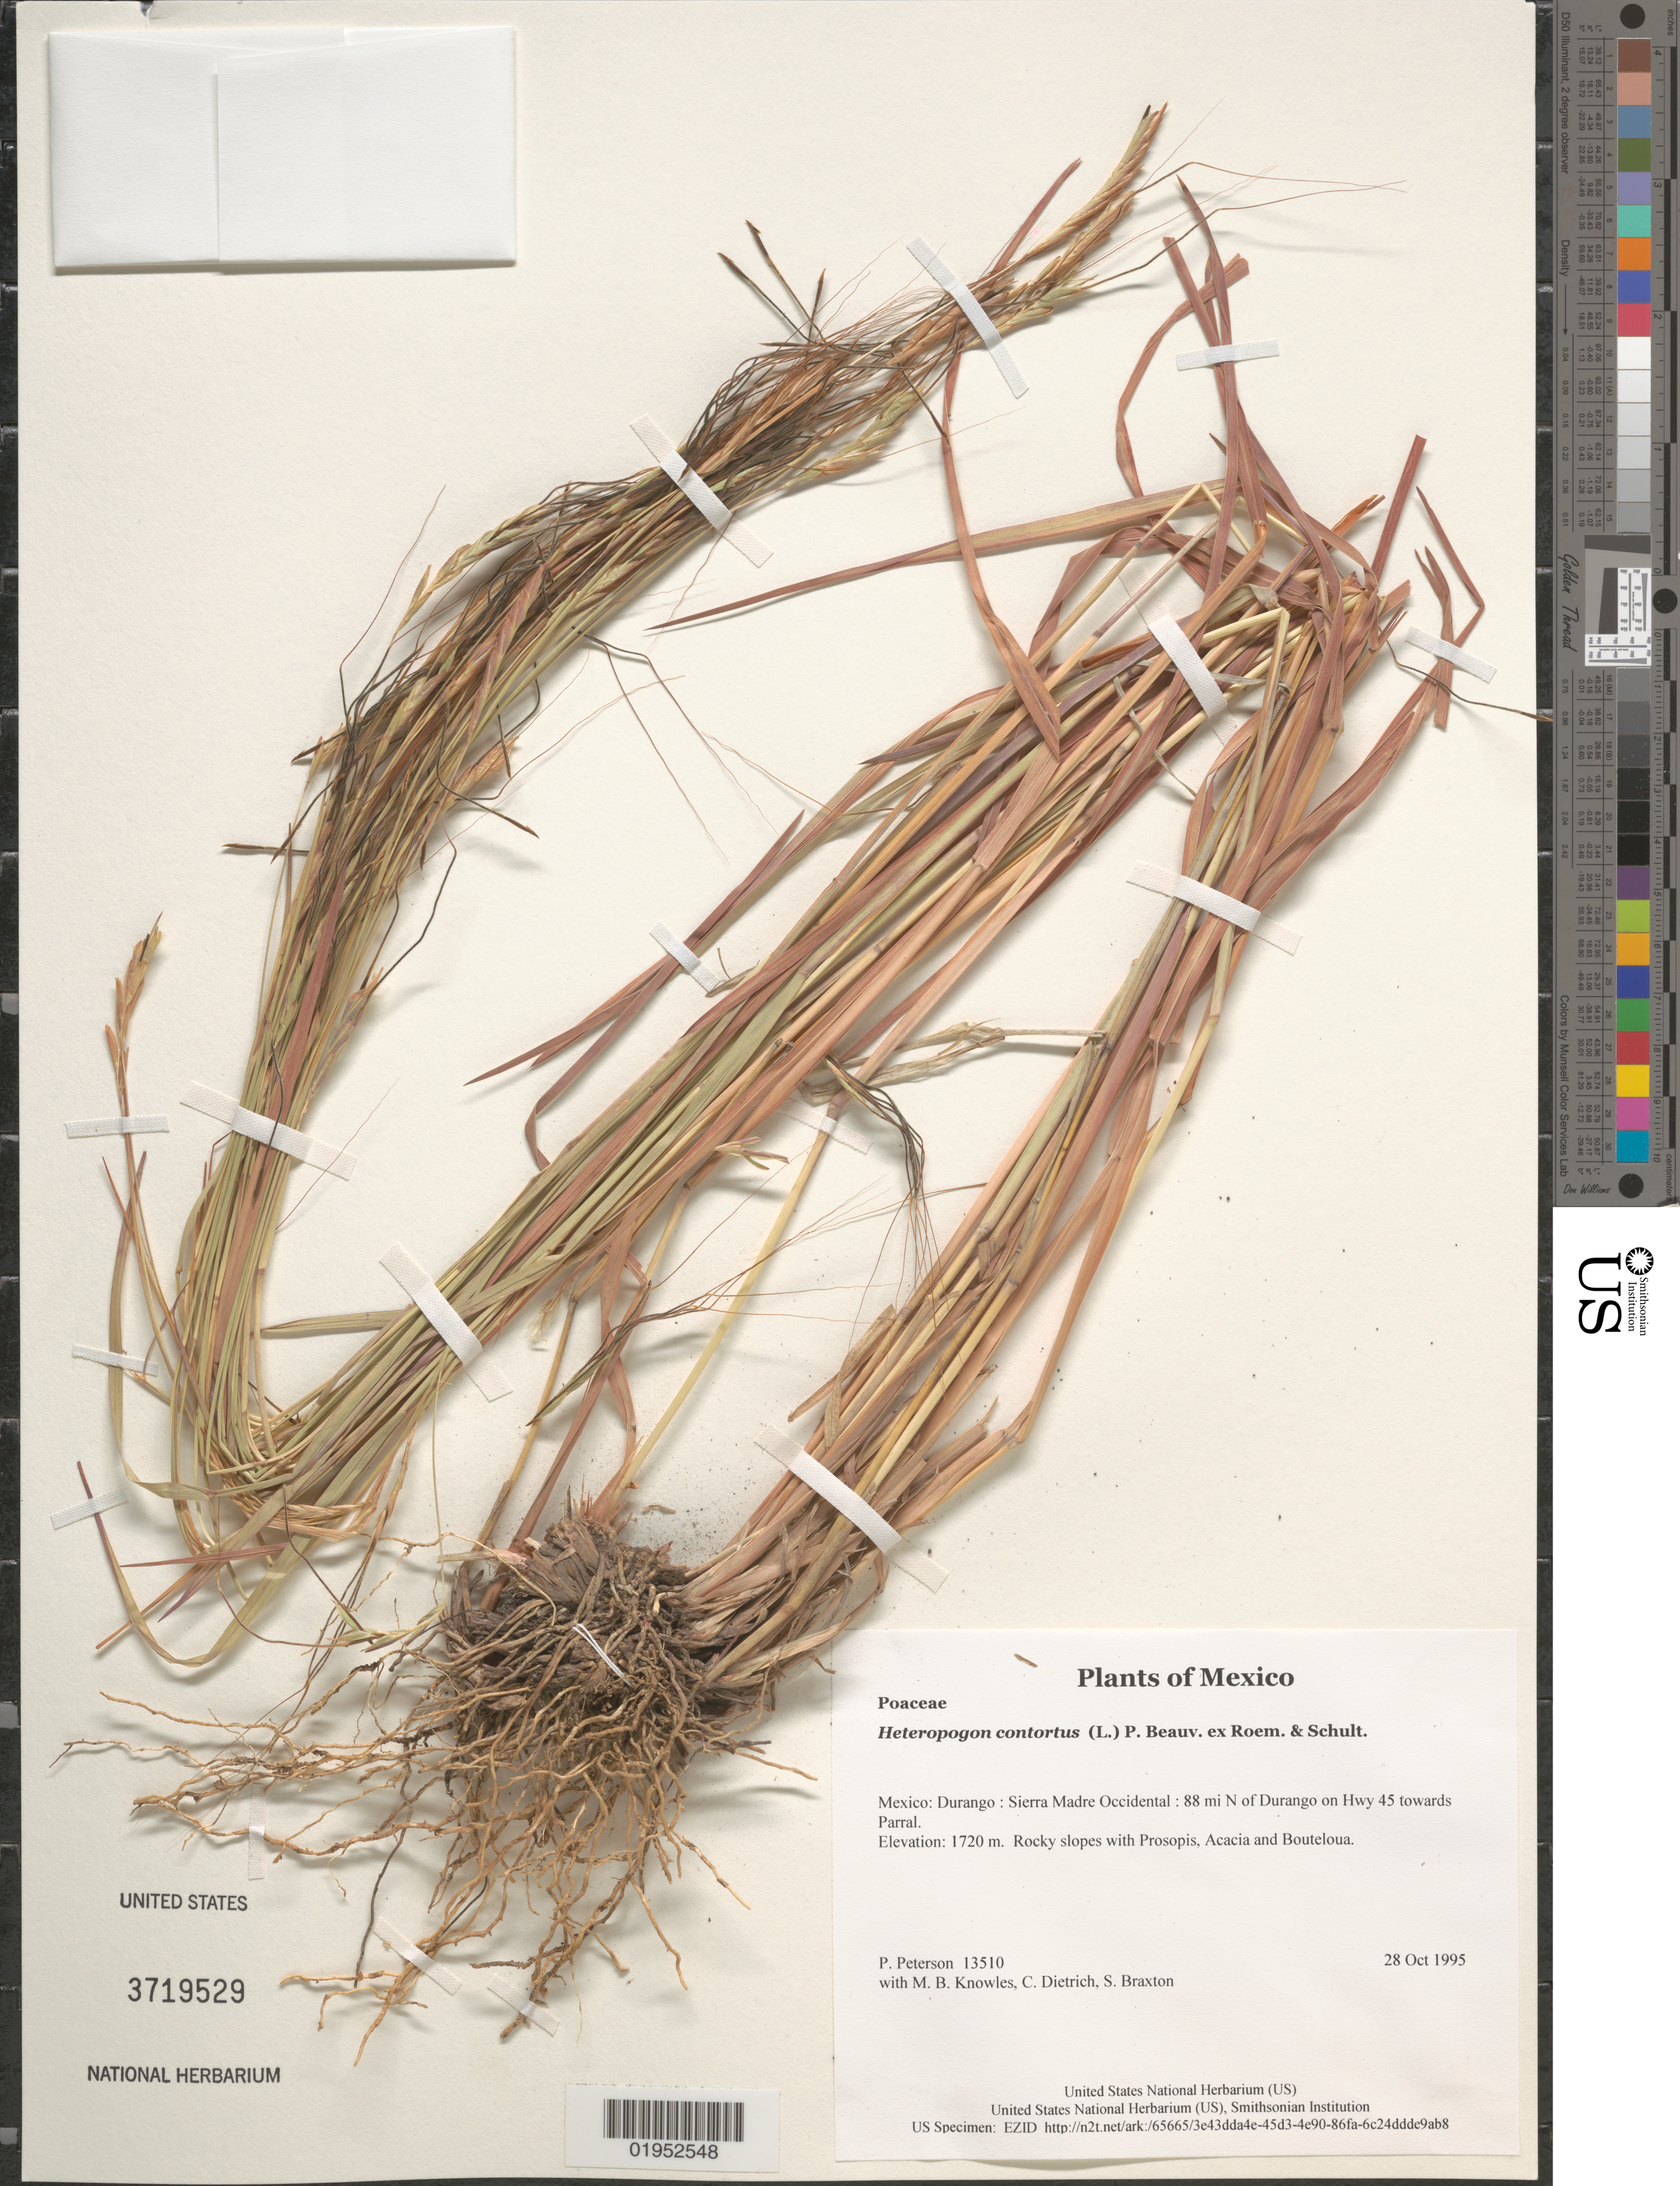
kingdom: Plantae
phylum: Tracheophyta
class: Liliopsida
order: Poales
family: Poaceae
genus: Heteropogon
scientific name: Heteropogon contortus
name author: (L.) P. Beauv. ex Roem. & Schult.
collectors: P. M. Peterson, M. B. Knowles, C. Dietrich & S. Braxton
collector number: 13510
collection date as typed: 28 Oct 1995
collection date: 1995-10-28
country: Mexico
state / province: Durango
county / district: Sierra Madre Occidental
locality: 88 mi N of Durango on Hwy 45 towards Parral.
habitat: Rocky slopes with Prosopis, Acacia and Bouteloua.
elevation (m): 1720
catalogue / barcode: US 3719529